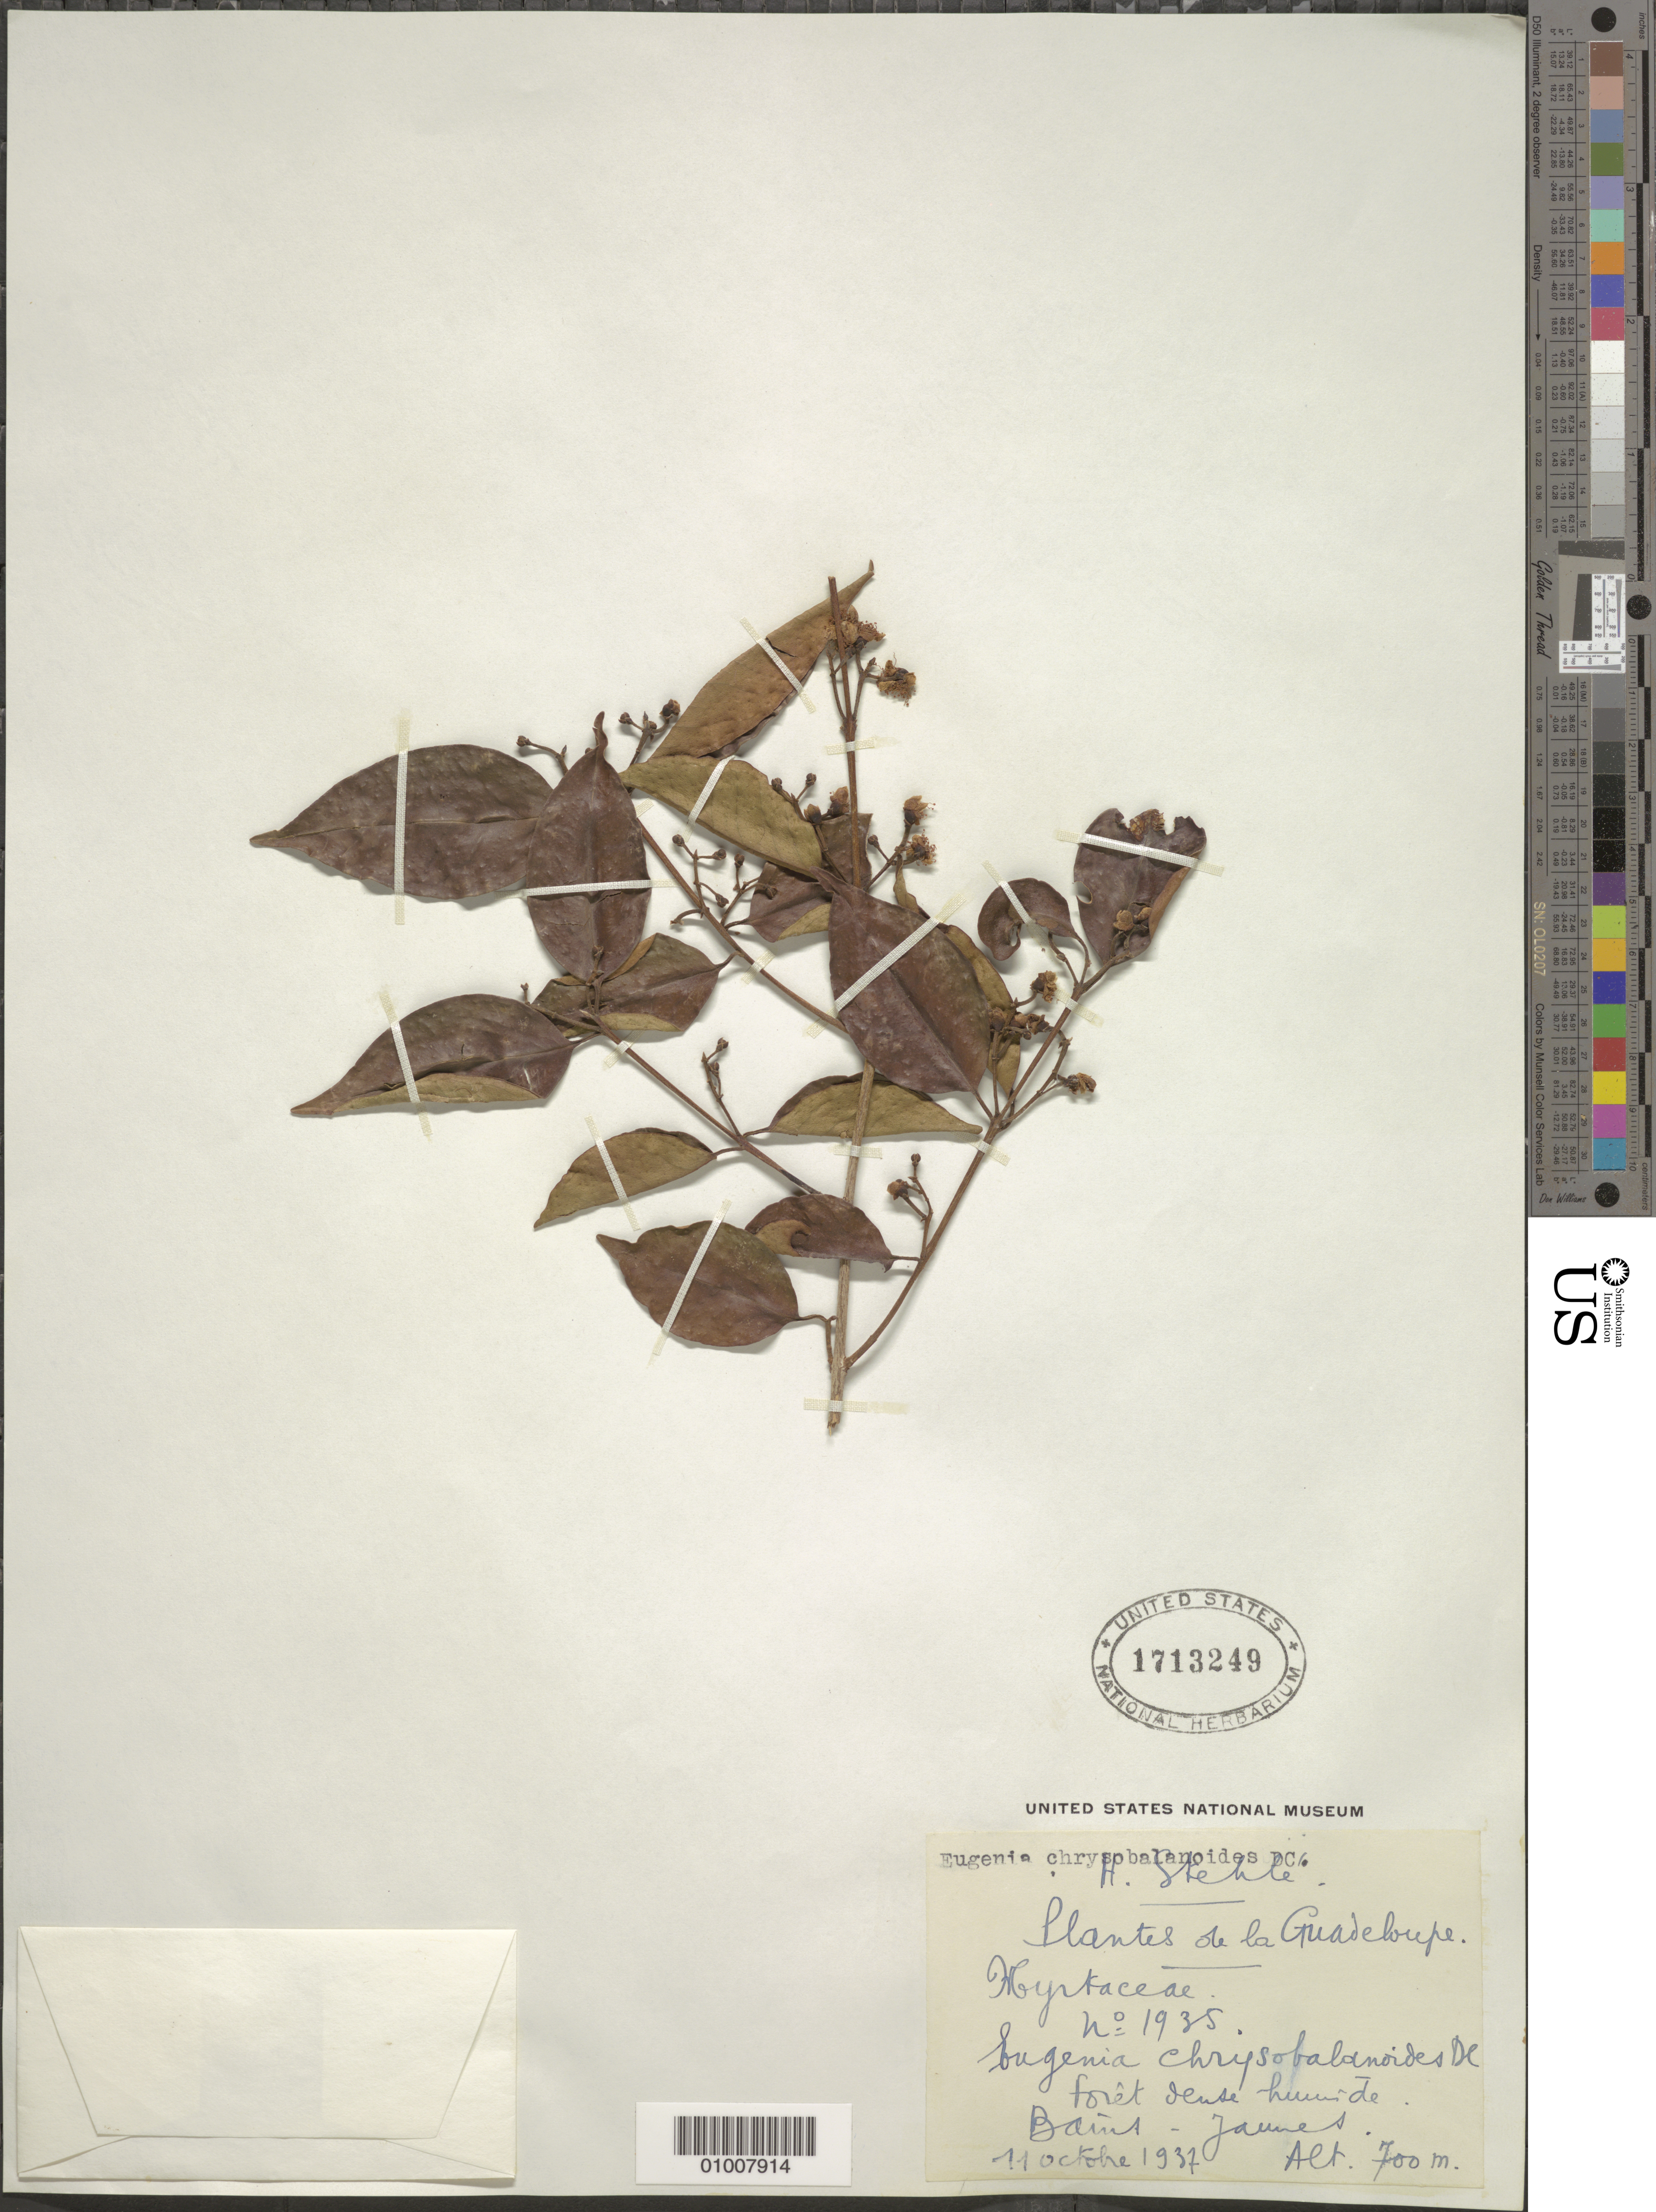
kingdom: Plantae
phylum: Tracheophyta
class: Magnoliopsida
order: Myrtales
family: Myrtaceae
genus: Eugenia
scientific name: Eugenia chrysobalanoides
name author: DC.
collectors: H. Stehlé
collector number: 1935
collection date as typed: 11 Oct 1937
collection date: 1937-10-11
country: Guadeloupe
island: Basse Terre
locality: Bains-Jaunes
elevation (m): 700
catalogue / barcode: US 1713249